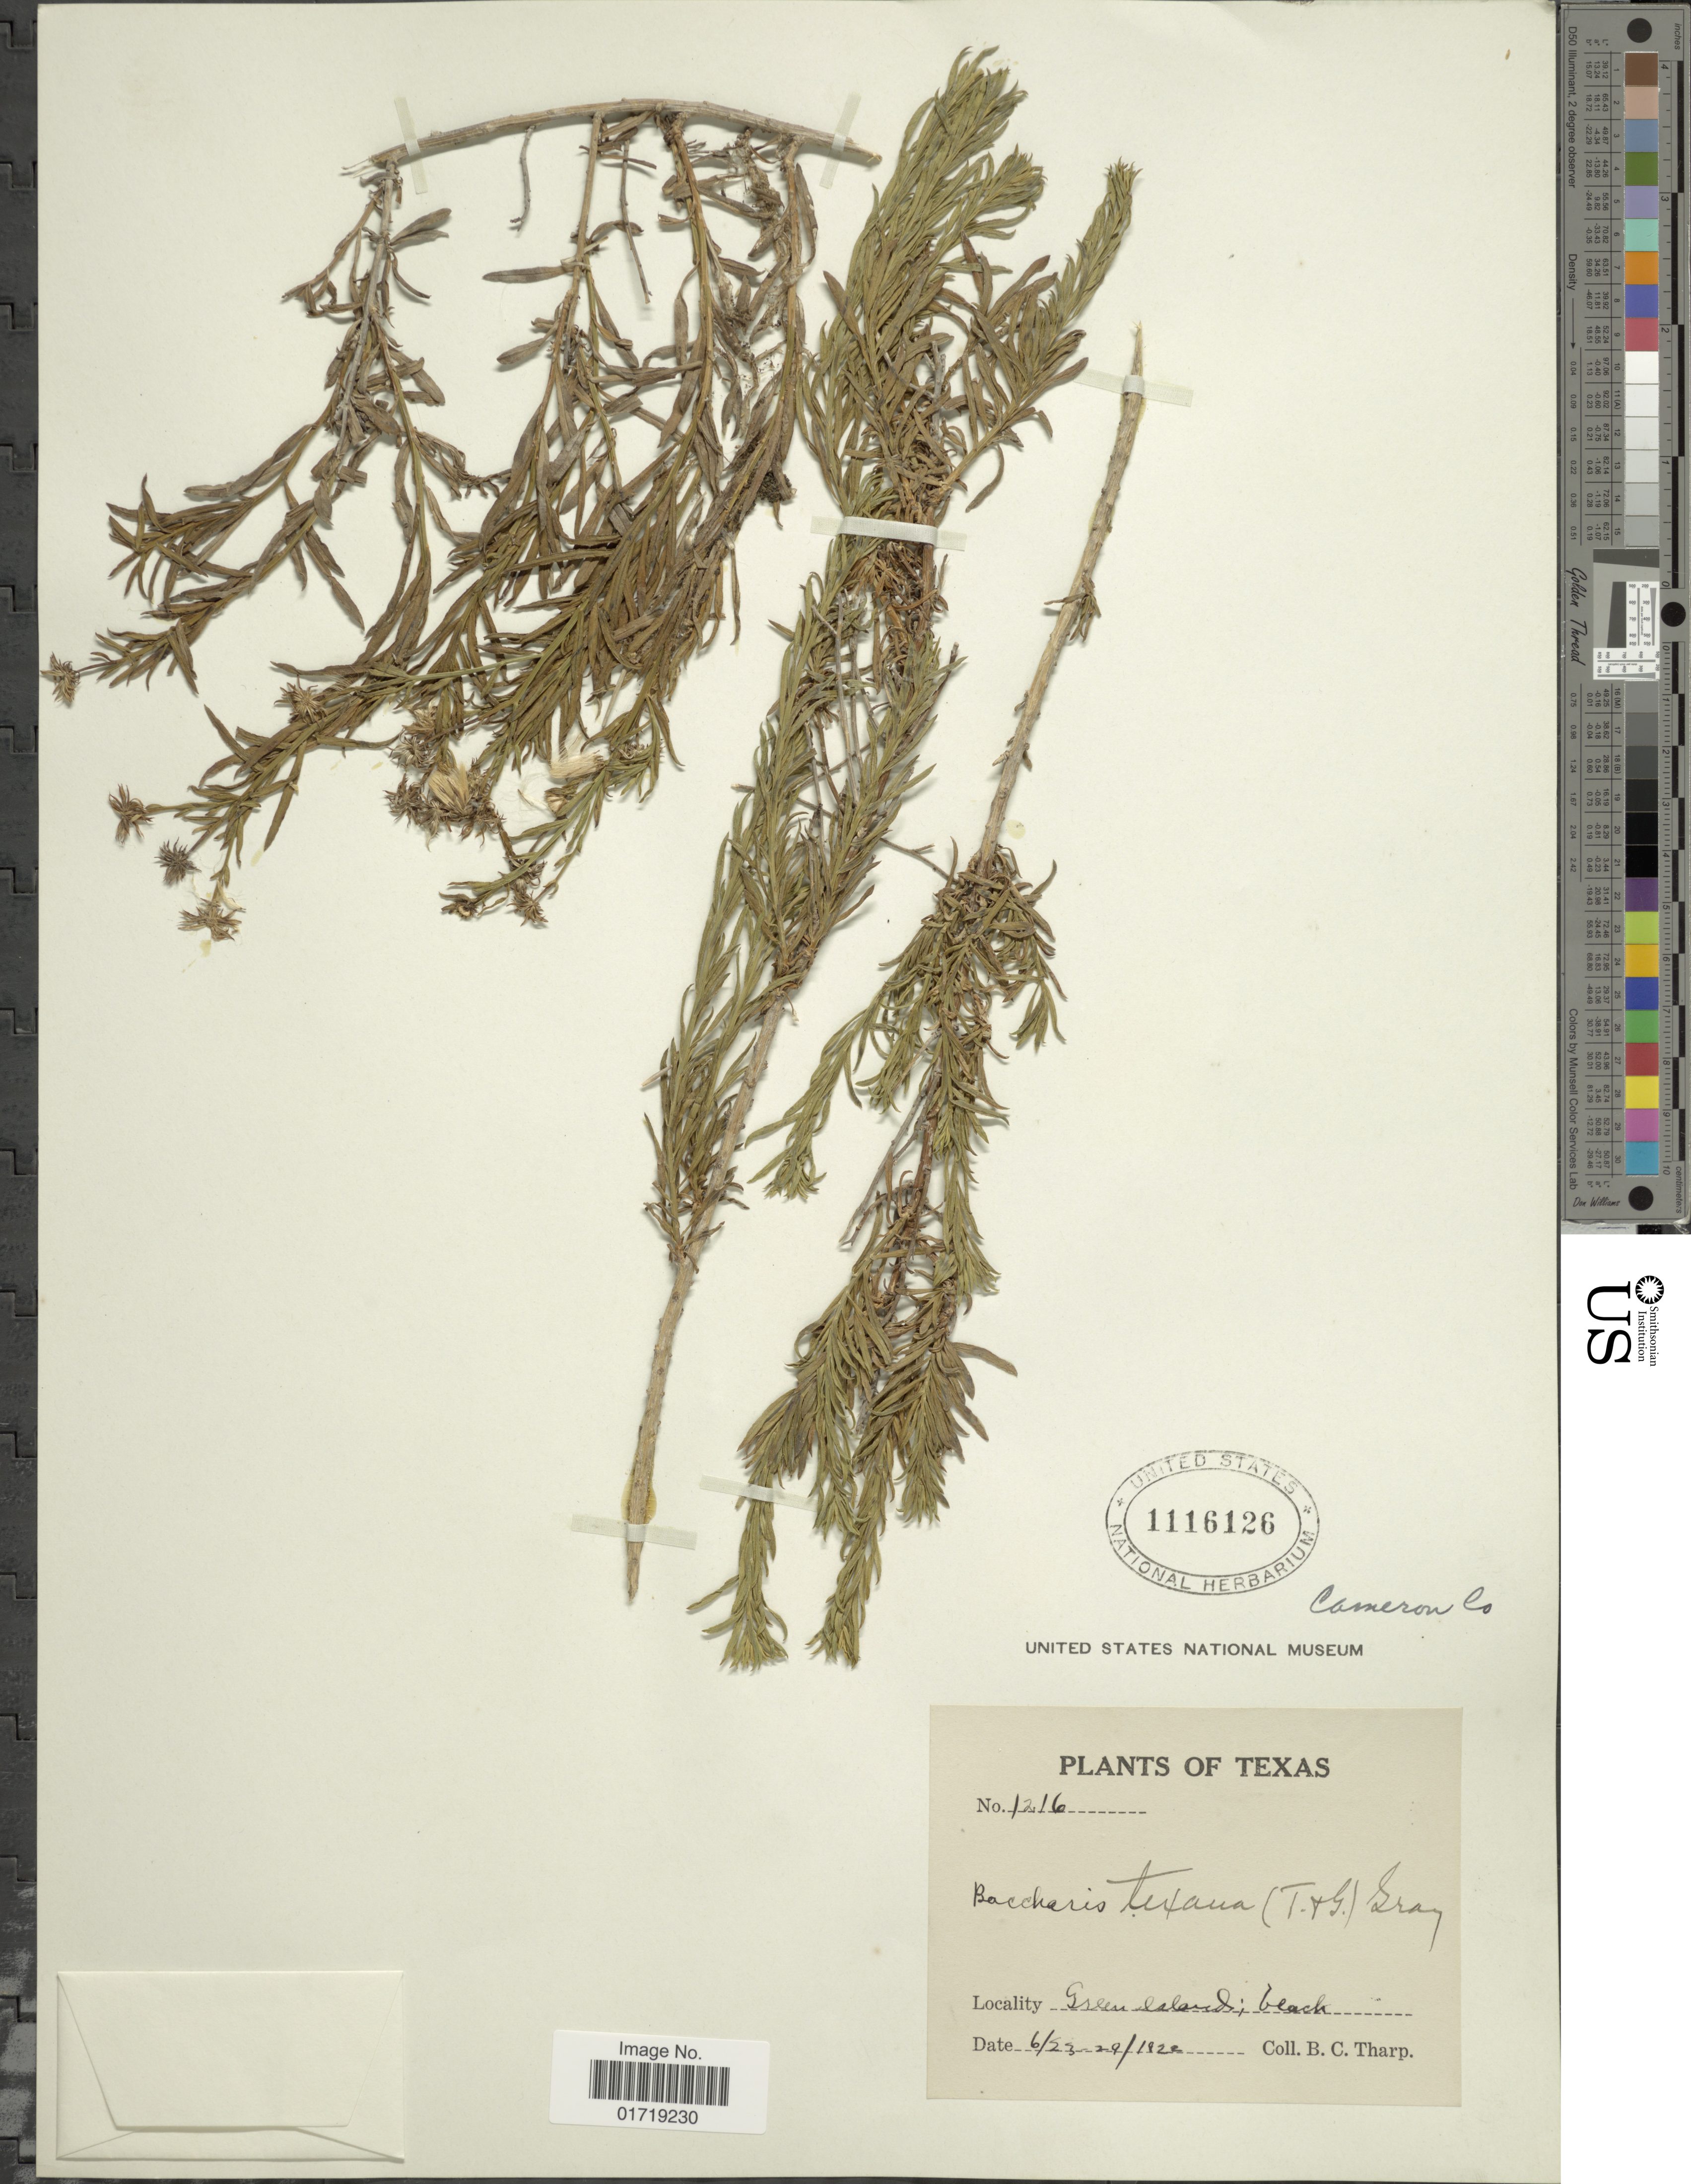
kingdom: Plantae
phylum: Tracheophyta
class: Magnoliopsida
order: Asterales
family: Asteraceae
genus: Baccharis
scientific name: Baccharis texana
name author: (Torr.) A. Gray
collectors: B. C. Tharp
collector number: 1216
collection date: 1822-06-23/1822-06-29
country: United States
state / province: Texas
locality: Green Island, Beach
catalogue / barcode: US 1116126